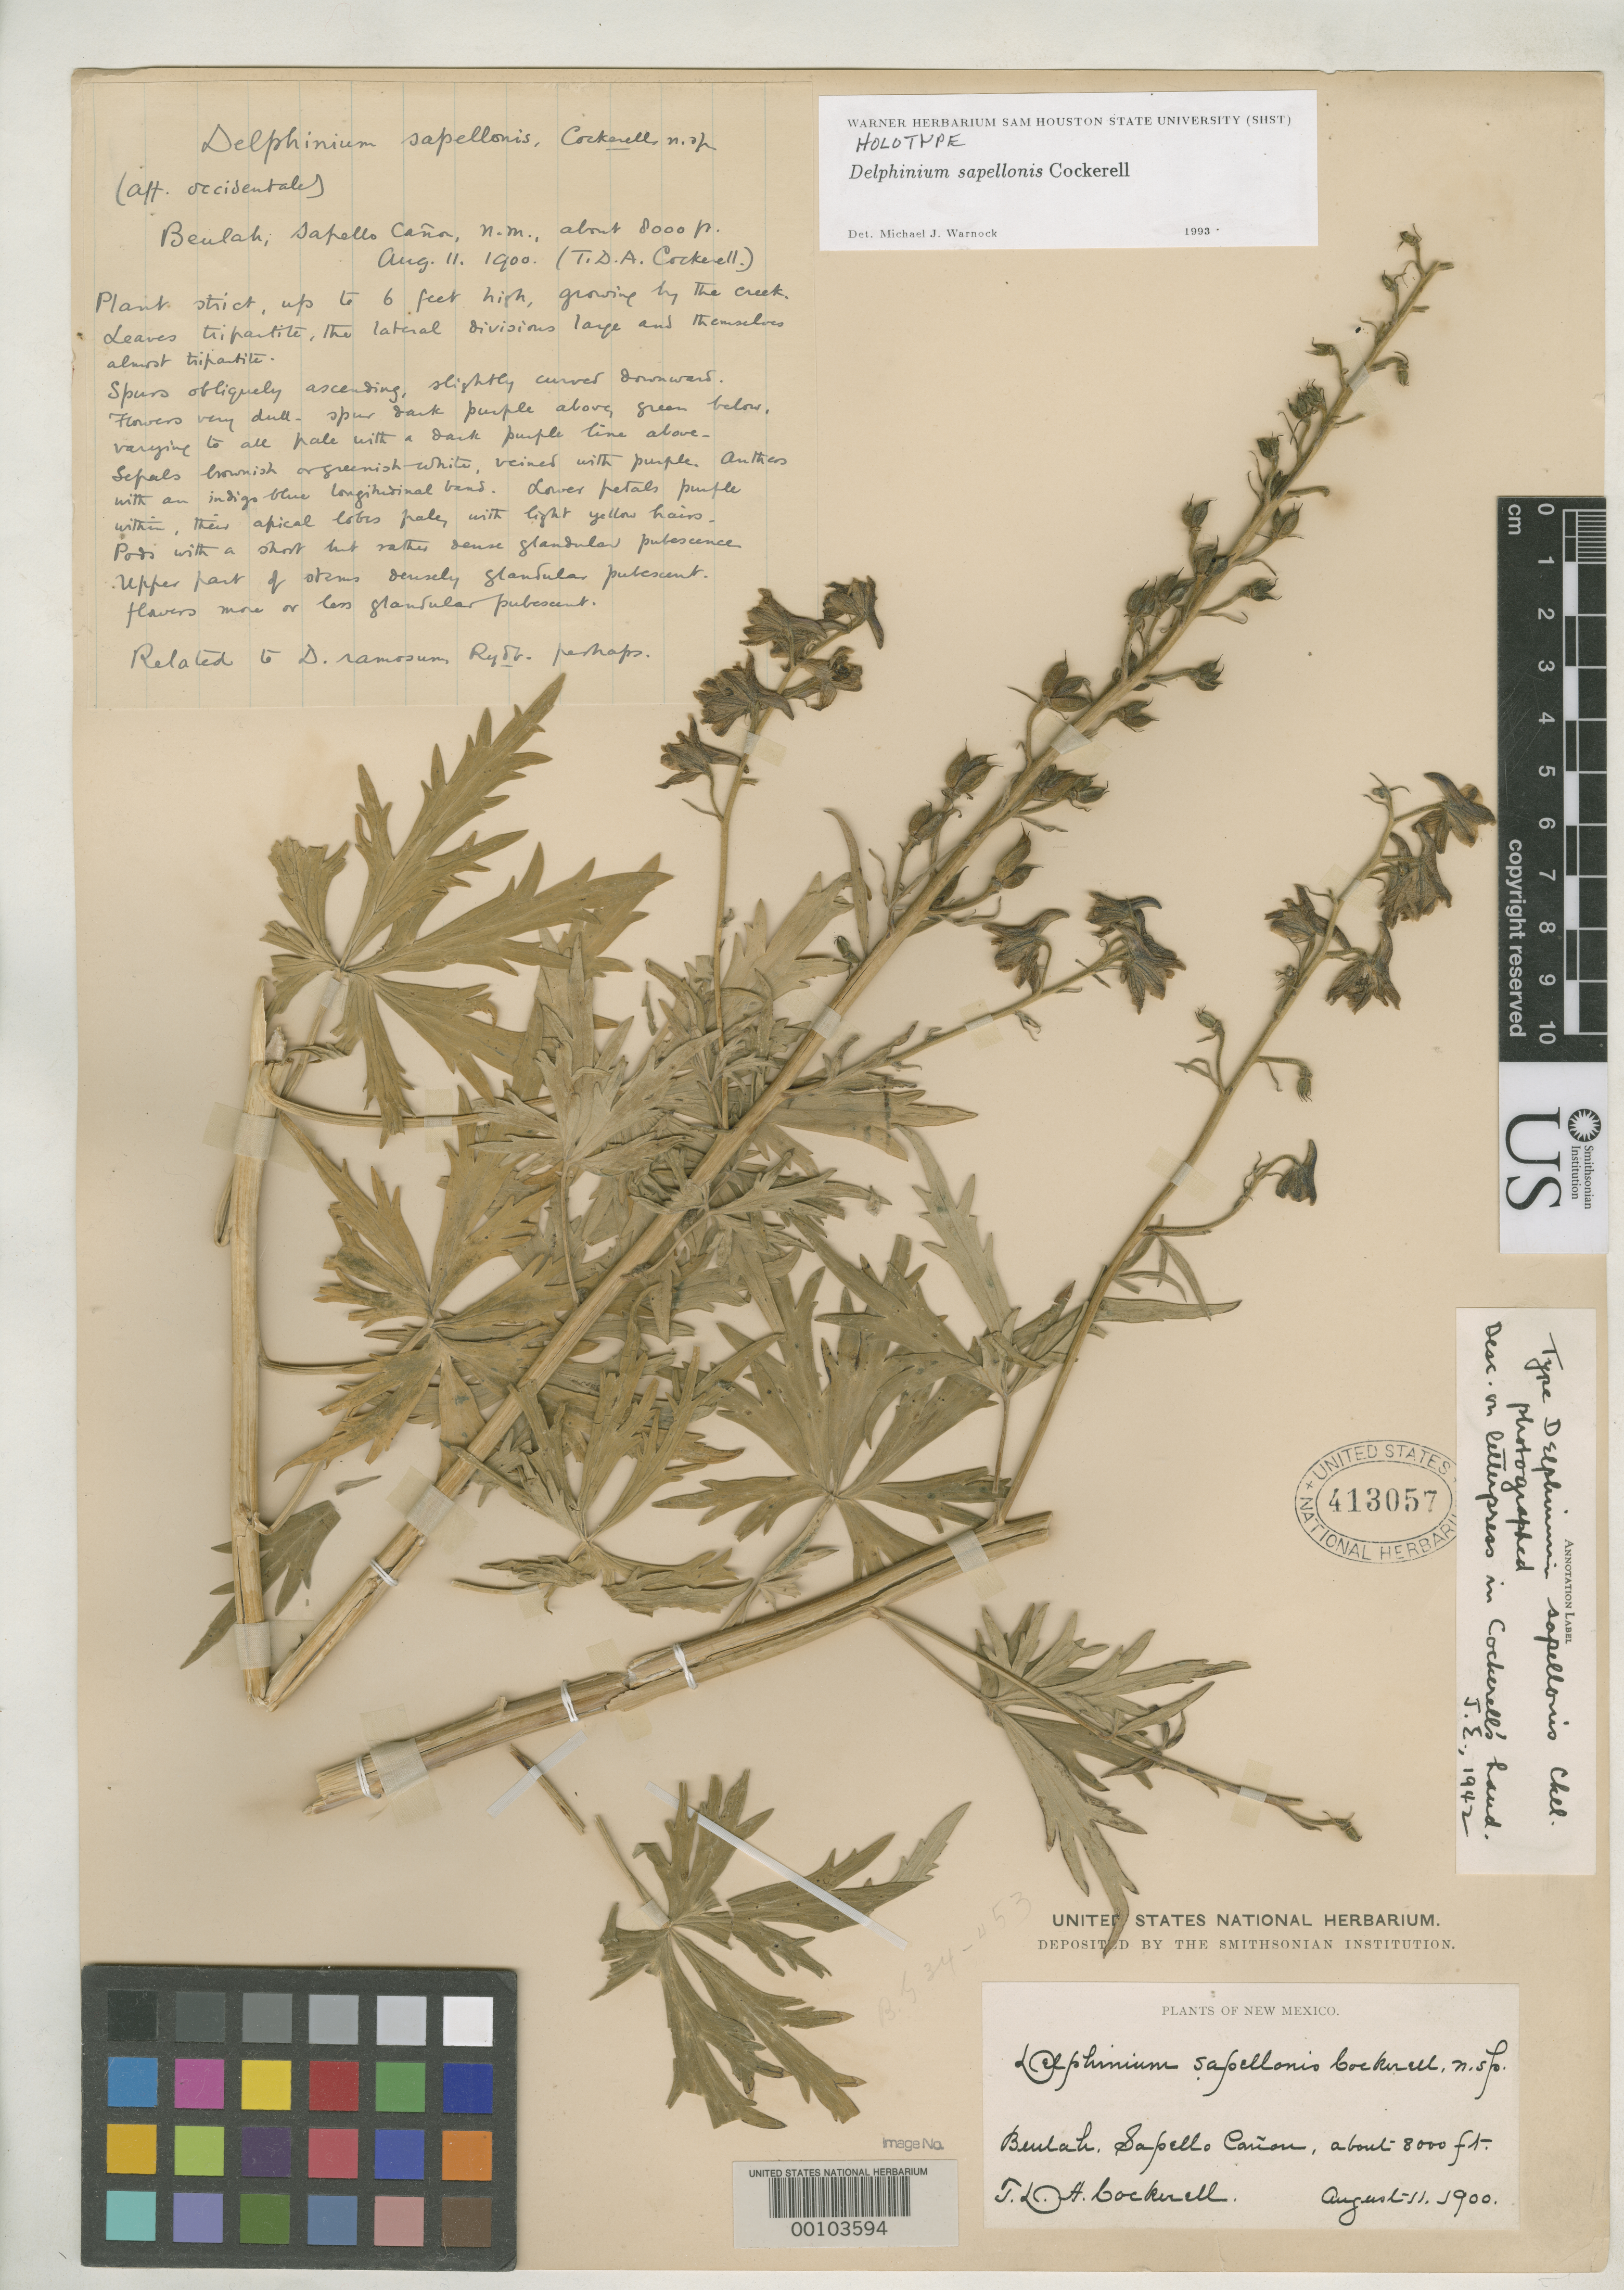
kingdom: Plantae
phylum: Tracheophyta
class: Magnoliopsida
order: Ranunculales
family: Ranunculaceae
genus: Delphinium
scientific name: Delphinium sapellonis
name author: Cockerell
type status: Holotype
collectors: T. Cockerell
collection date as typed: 11 Aug 1900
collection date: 1900-08-11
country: United States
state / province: New Mexico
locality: Beulah, Sapello Canyon.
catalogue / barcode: US 413057